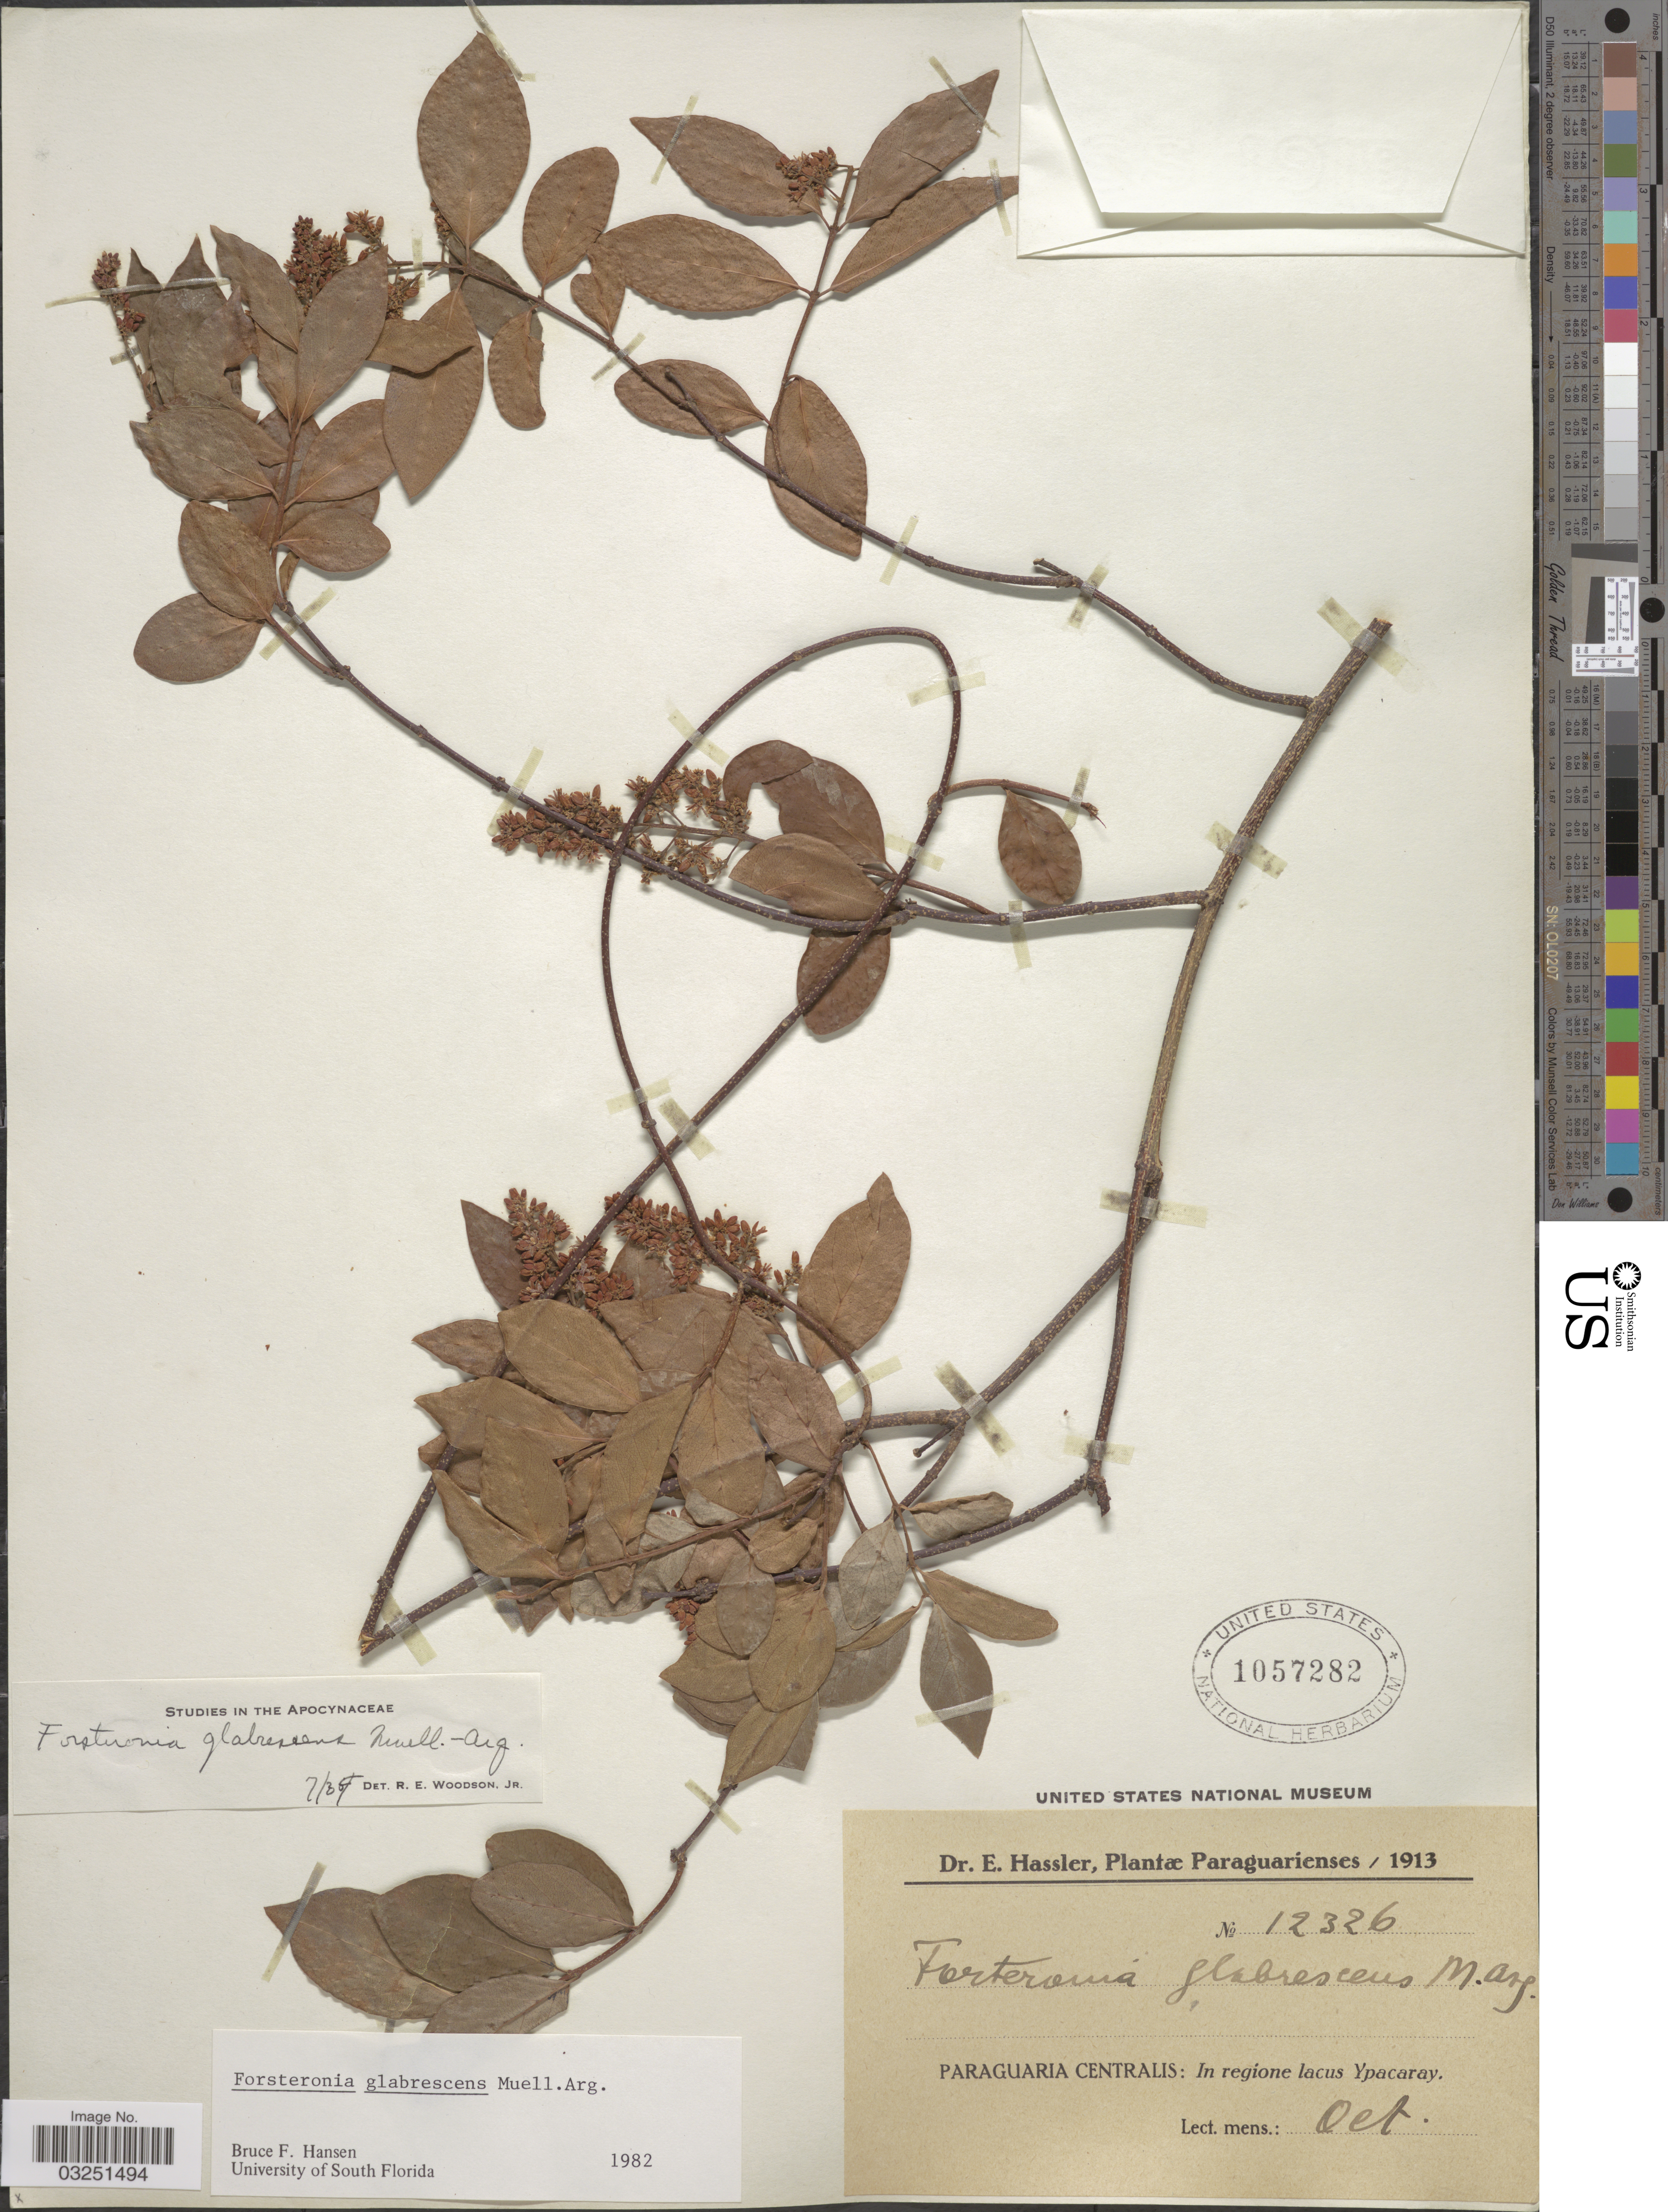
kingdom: Plantae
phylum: Tracheophyta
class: Magnoliopsida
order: Gentianales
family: Apocynaceae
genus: Forsteronia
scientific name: Forsteronia glabrescens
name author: Müll. Arg.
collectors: E. Hassler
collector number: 12326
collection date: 1913-10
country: Paraguay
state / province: Central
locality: Paraguaria Centralis: In regione lacus Ypacaray.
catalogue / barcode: US 1057282